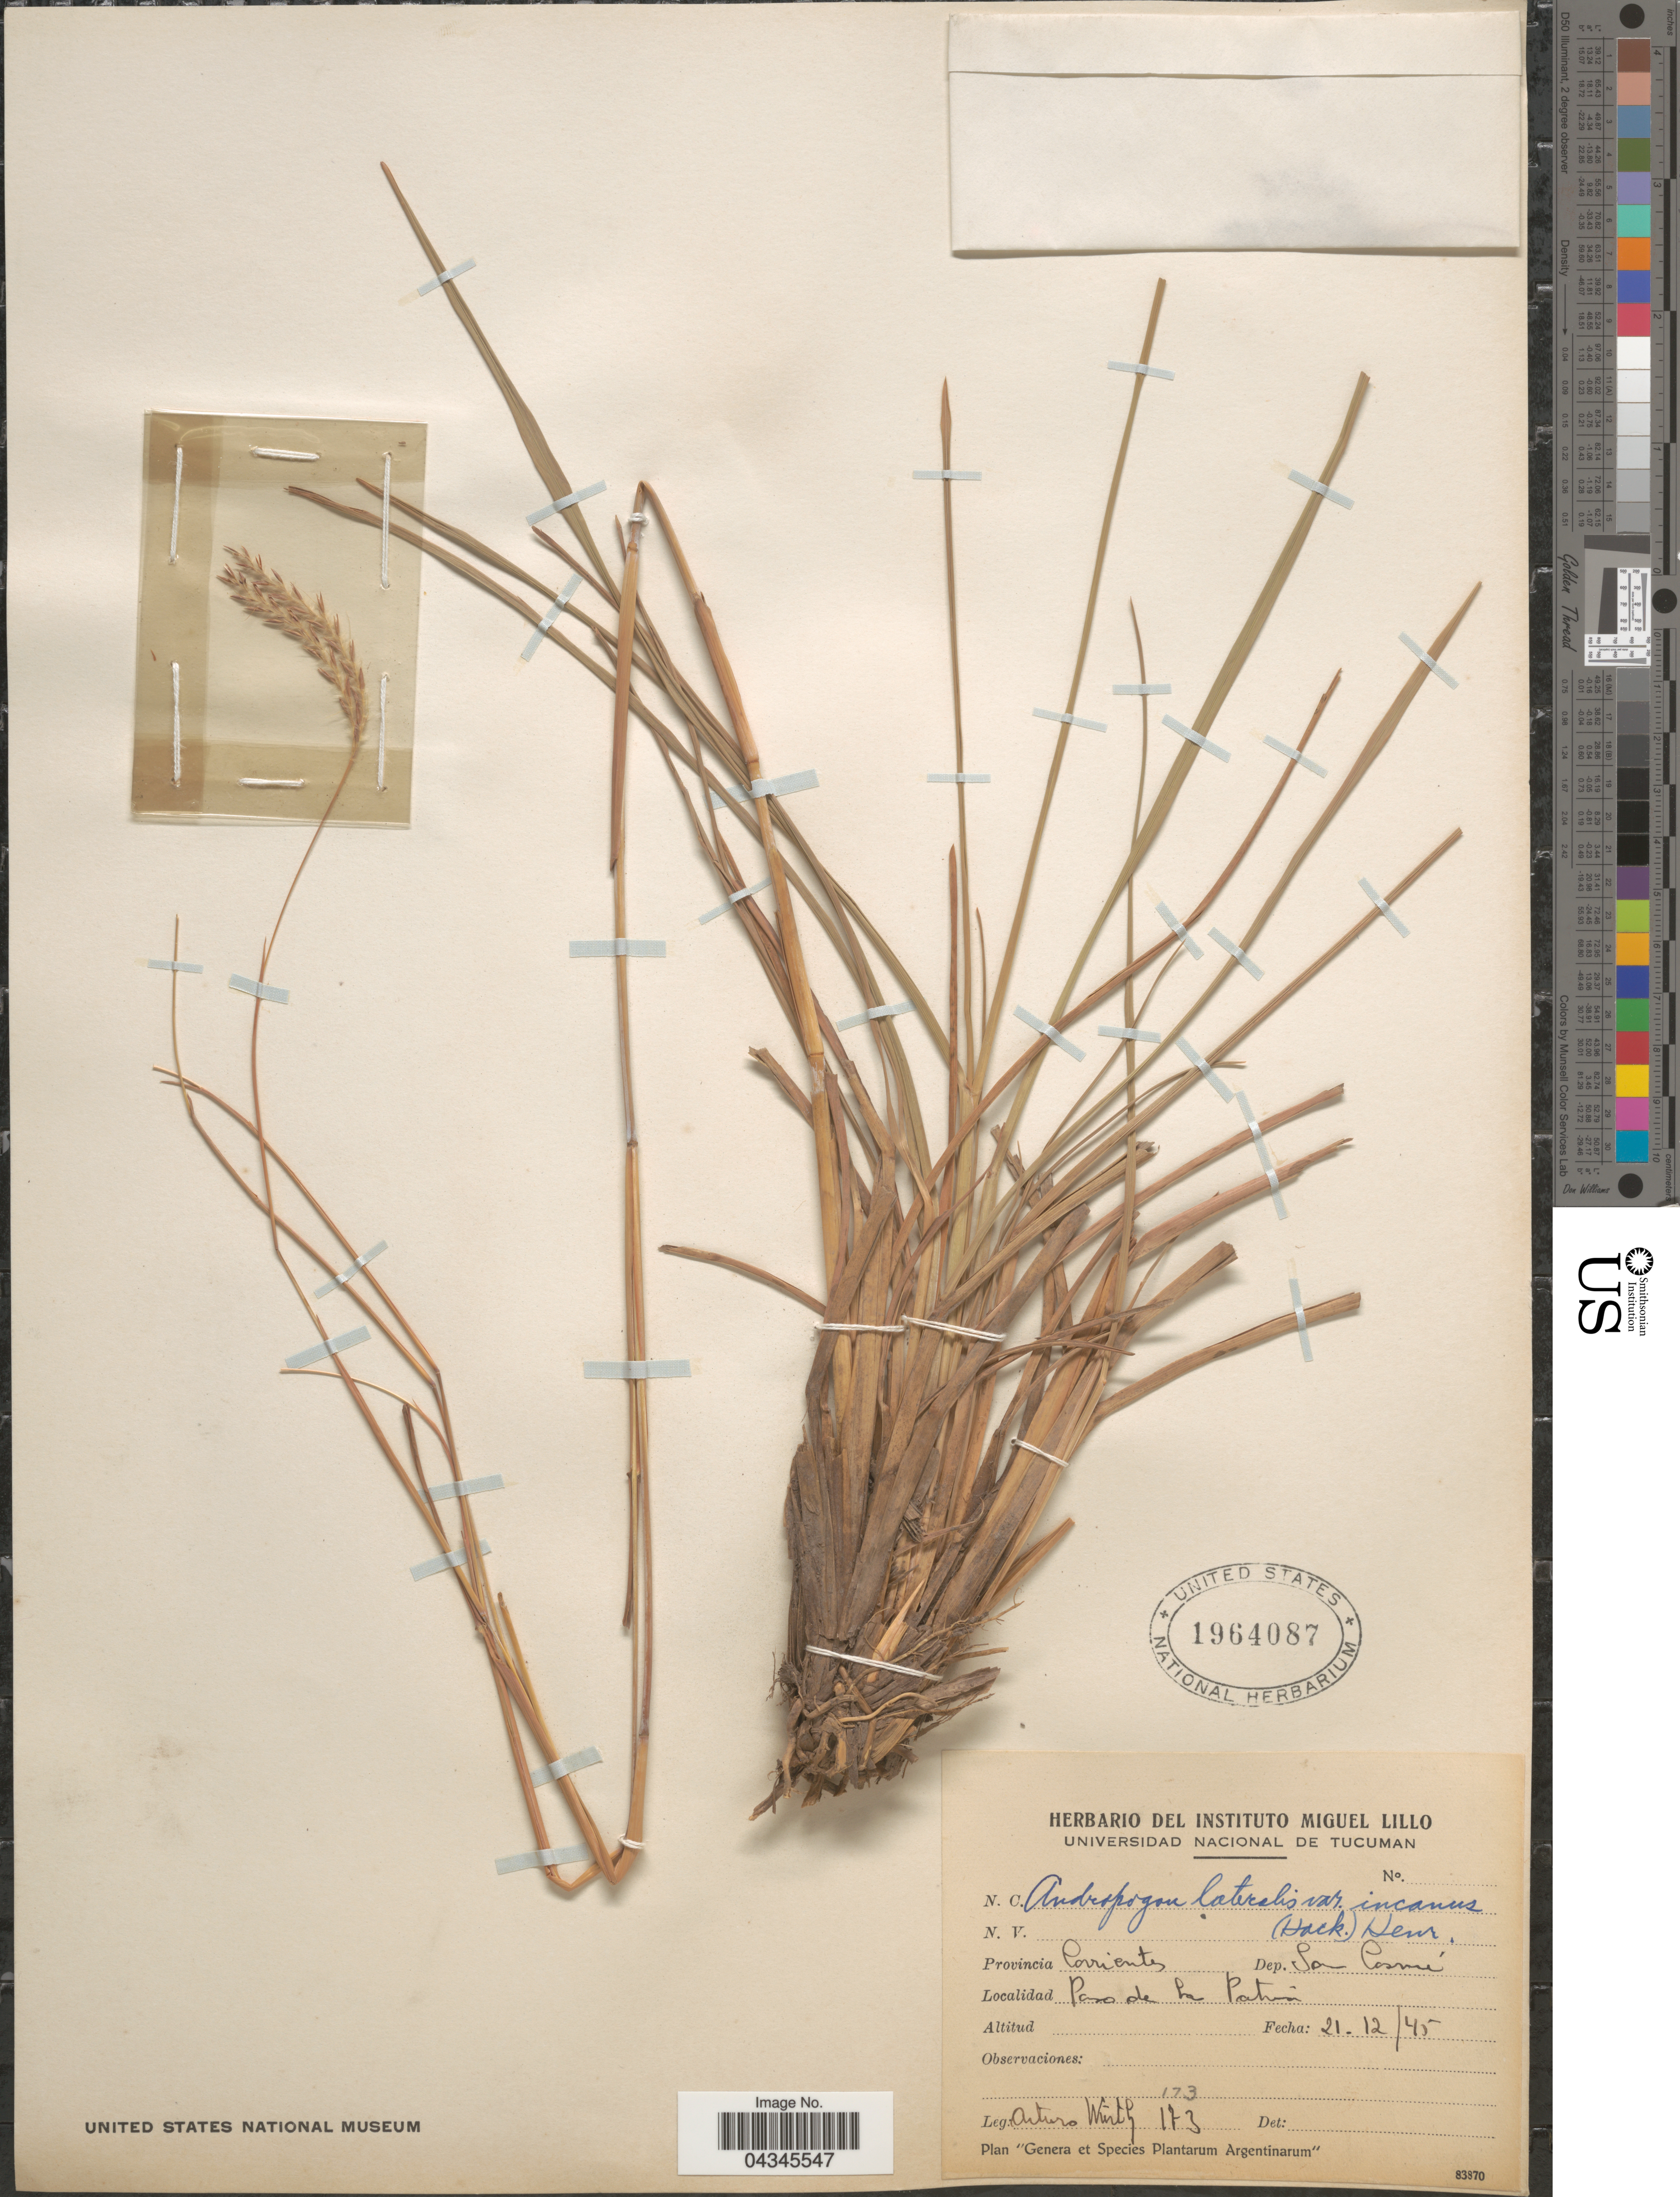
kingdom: Plantae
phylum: Tracheophyta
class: Liliopsida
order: Poales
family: Poaceae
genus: Andropogon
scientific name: Andropogon lateralis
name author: Nees in Mart.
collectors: A. Wurth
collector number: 173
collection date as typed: Transcribed d/m/y: 21/12/45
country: Argentina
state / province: Corrientes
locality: Dep. San Cosmé. Paso de la Patria.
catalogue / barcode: US 1964087